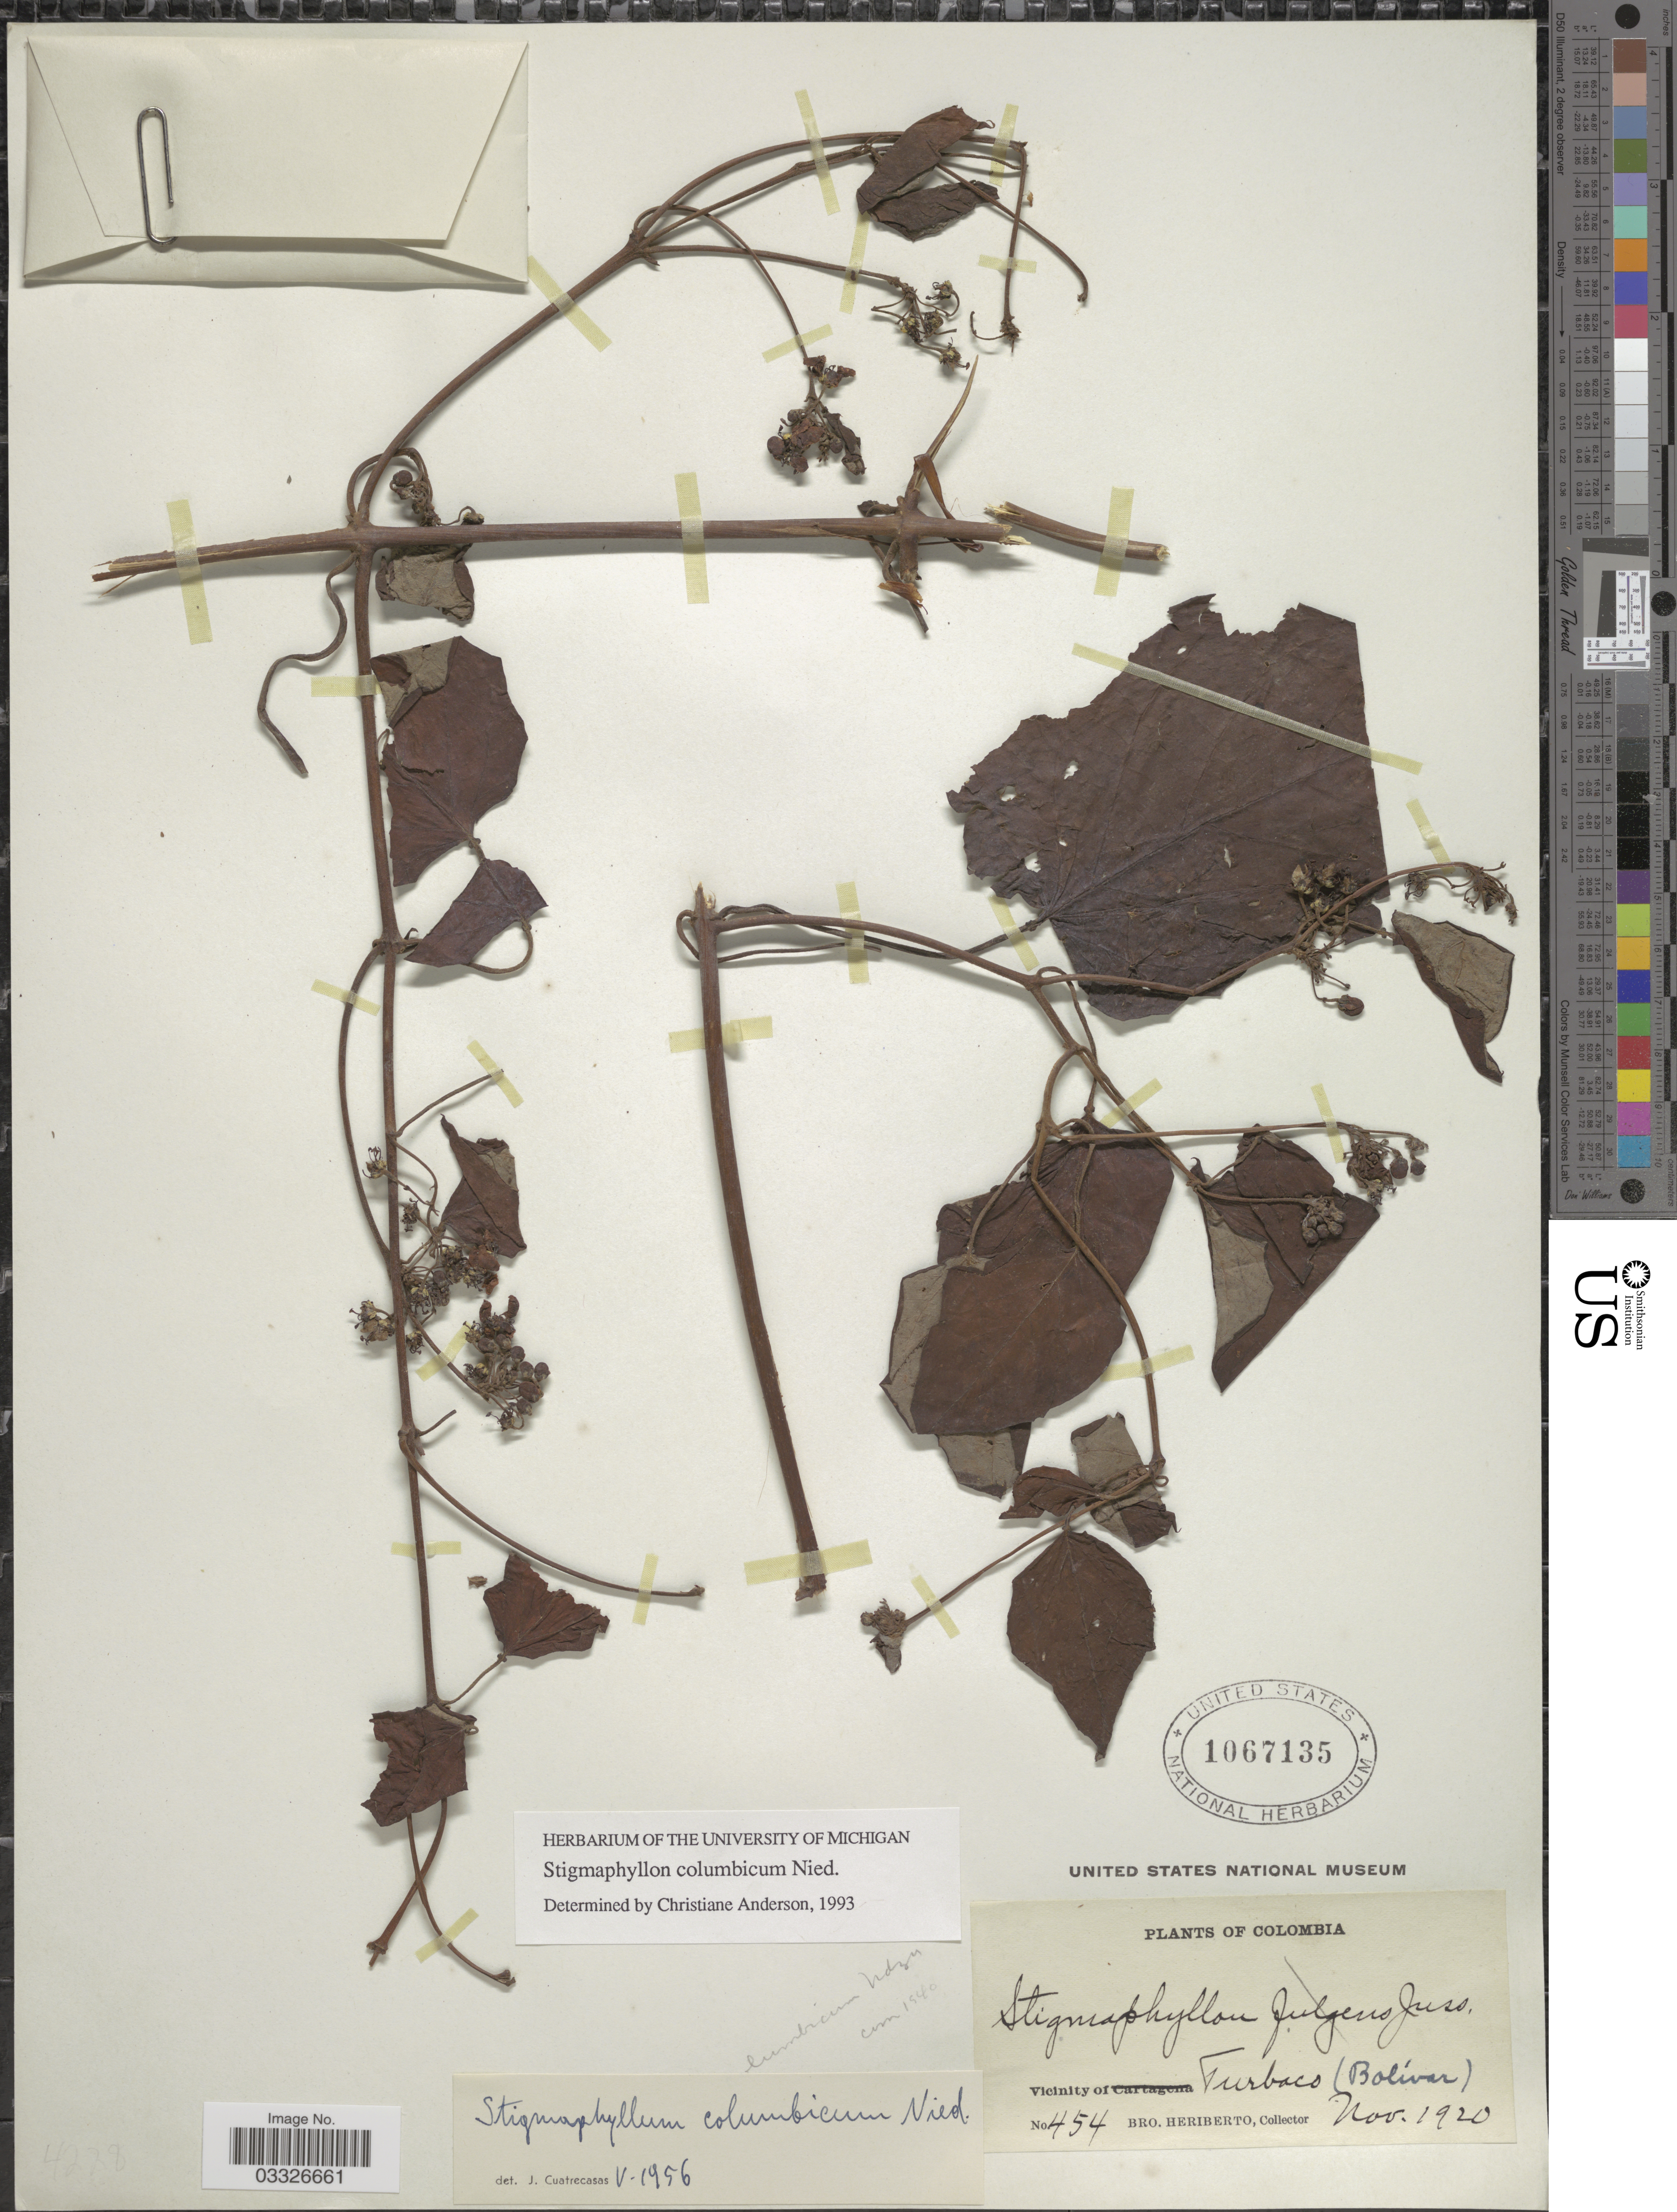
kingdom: Plantae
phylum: Tracheophyta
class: Magnoliopsida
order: Malpighiales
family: Malpighiaceae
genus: Stigmaphyllon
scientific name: Stigmaphyllon columbicum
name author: Nied.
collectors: B. Heriberto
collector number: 454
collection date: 1920-11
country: Colombia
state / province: Bolívar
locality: Vicinity of Turbaco.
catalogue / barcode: US 1067135